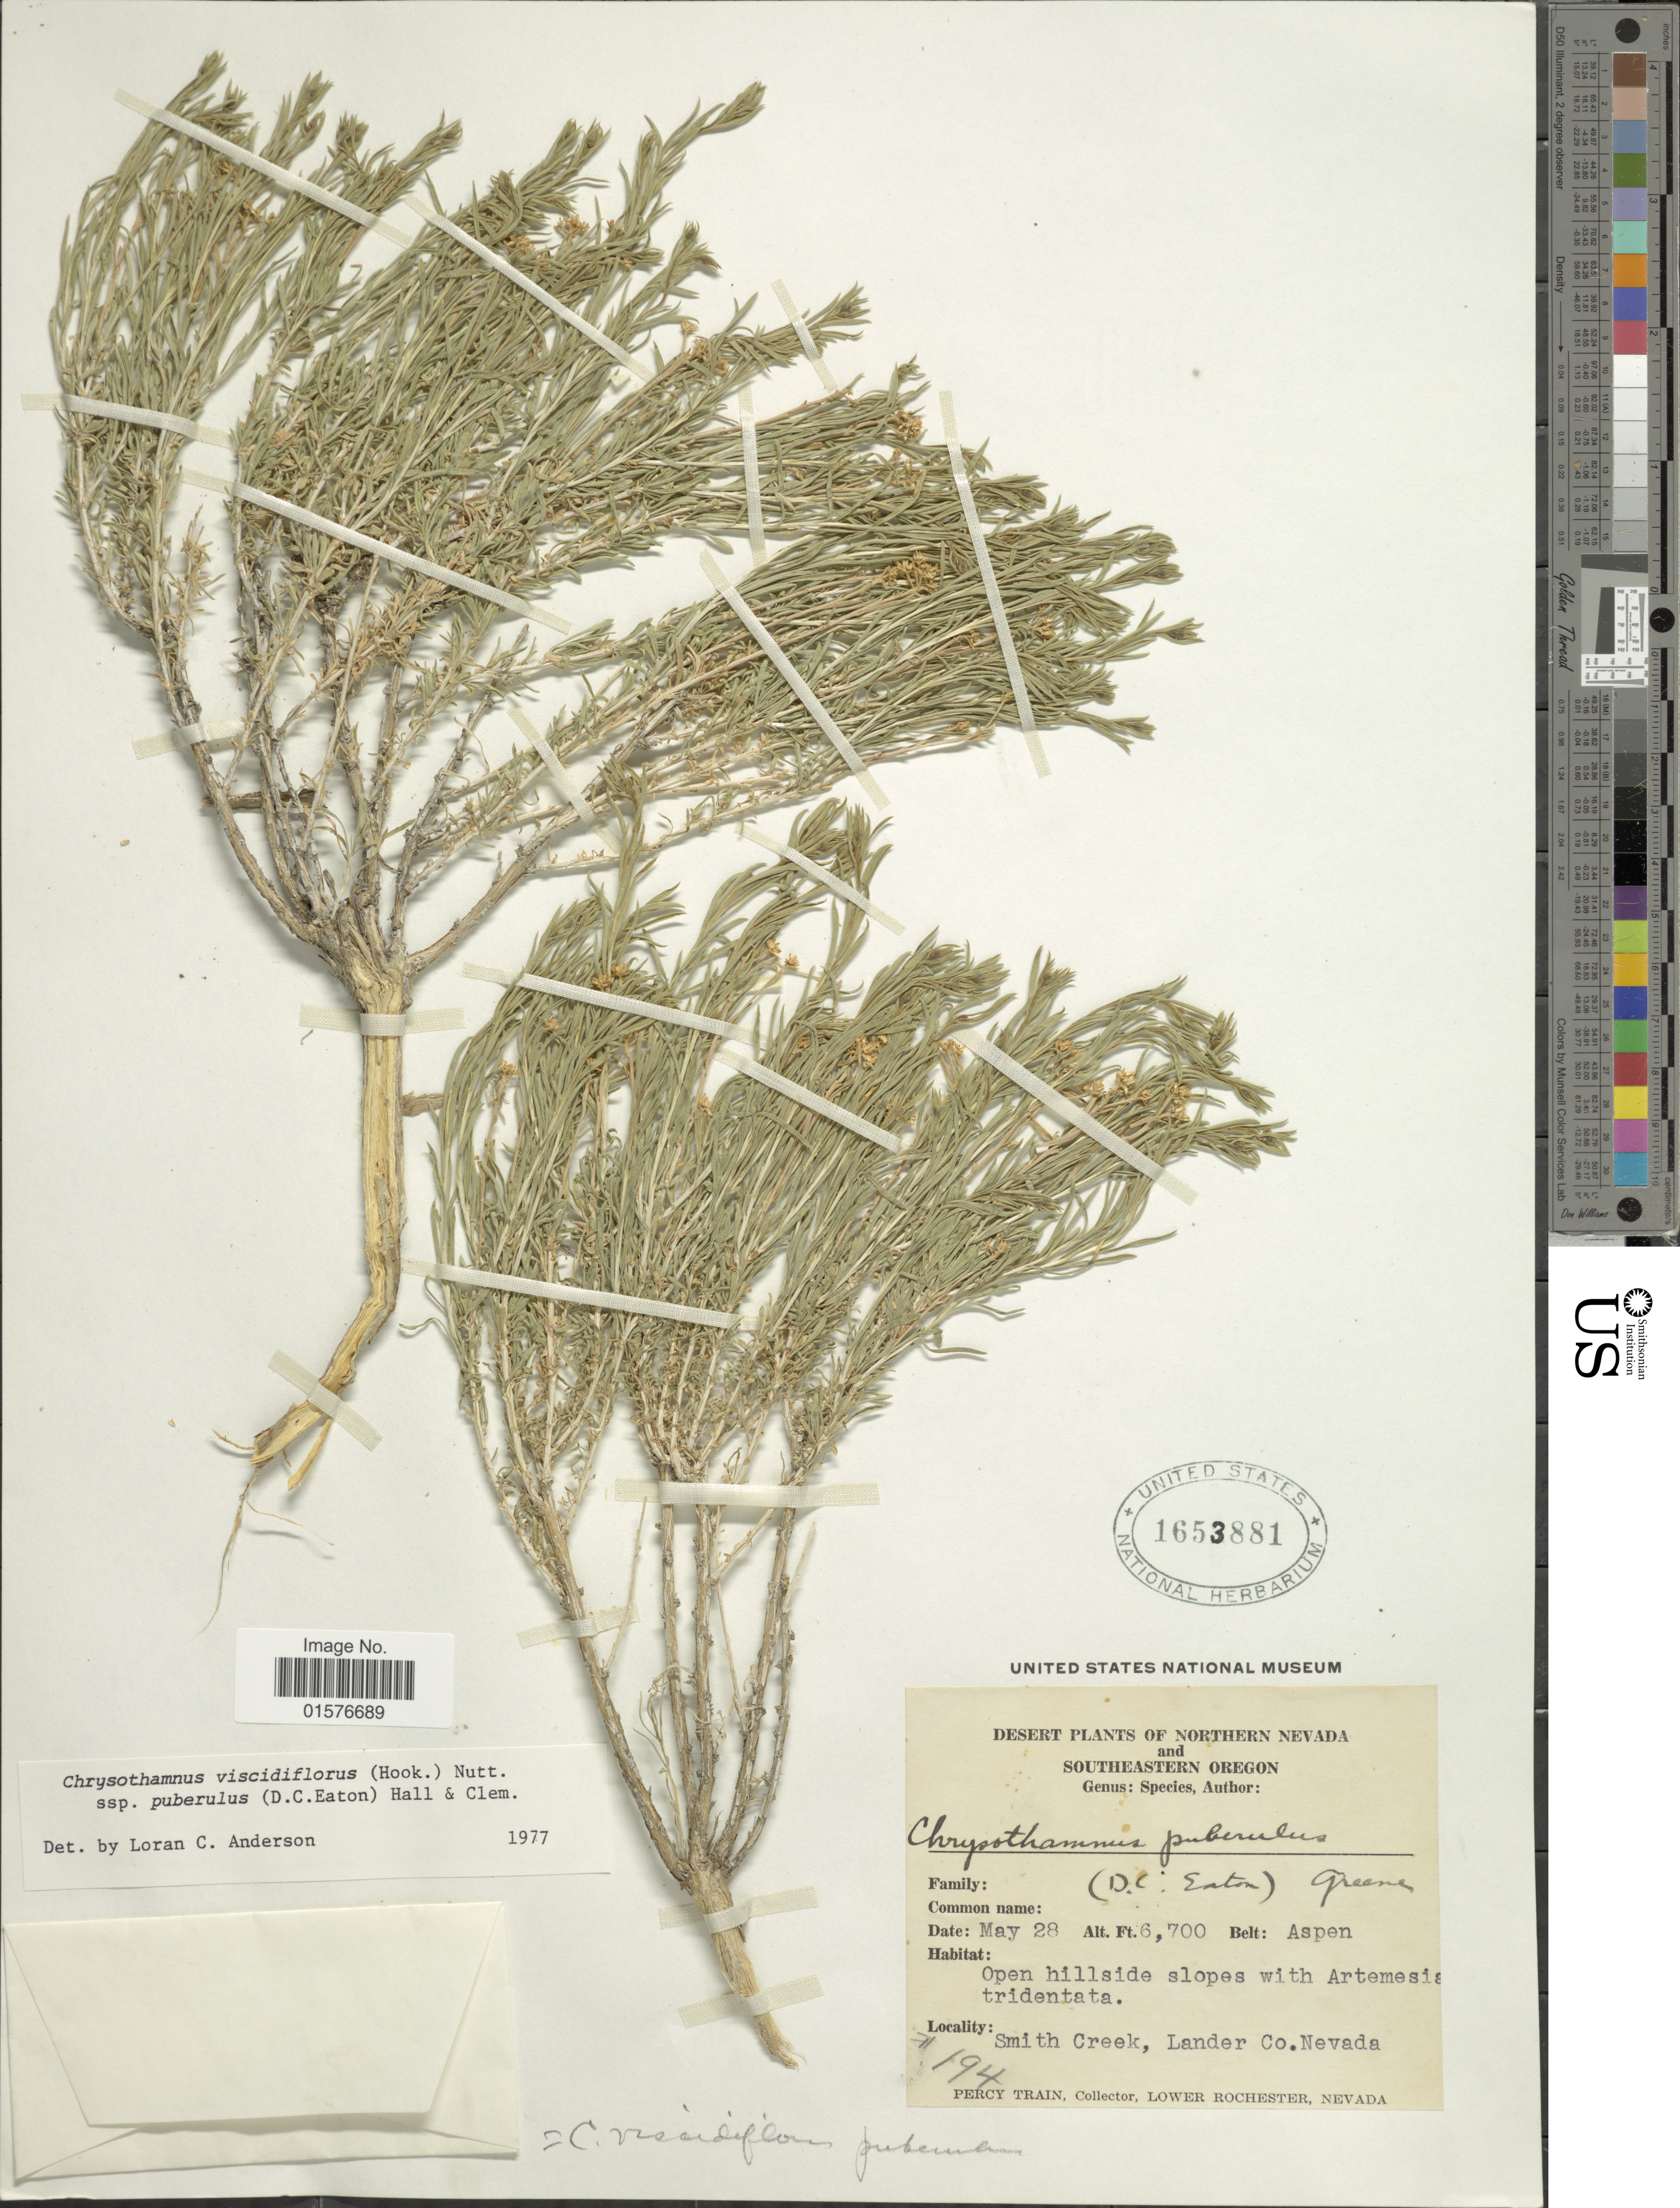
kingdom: Plantae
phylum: Tracheophyta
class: Magnoliopsida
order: Asterales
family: Asteraceae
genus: Chrysothamnus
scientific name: Chrysothamnus viscidiflorus subsp. puberulus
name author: (D.C. Eaton) H.M. Hall & Clem.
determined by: Urbatsch, Lowell E., Curator (LSU), Louisiana State University (UNITED STATES)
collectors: P. Train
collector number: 194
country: United States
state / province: Nevada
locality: Northern Nevada, Lower Rochester, Smith Creek, Lander Co.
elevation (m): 2042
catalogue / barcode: US 1653881